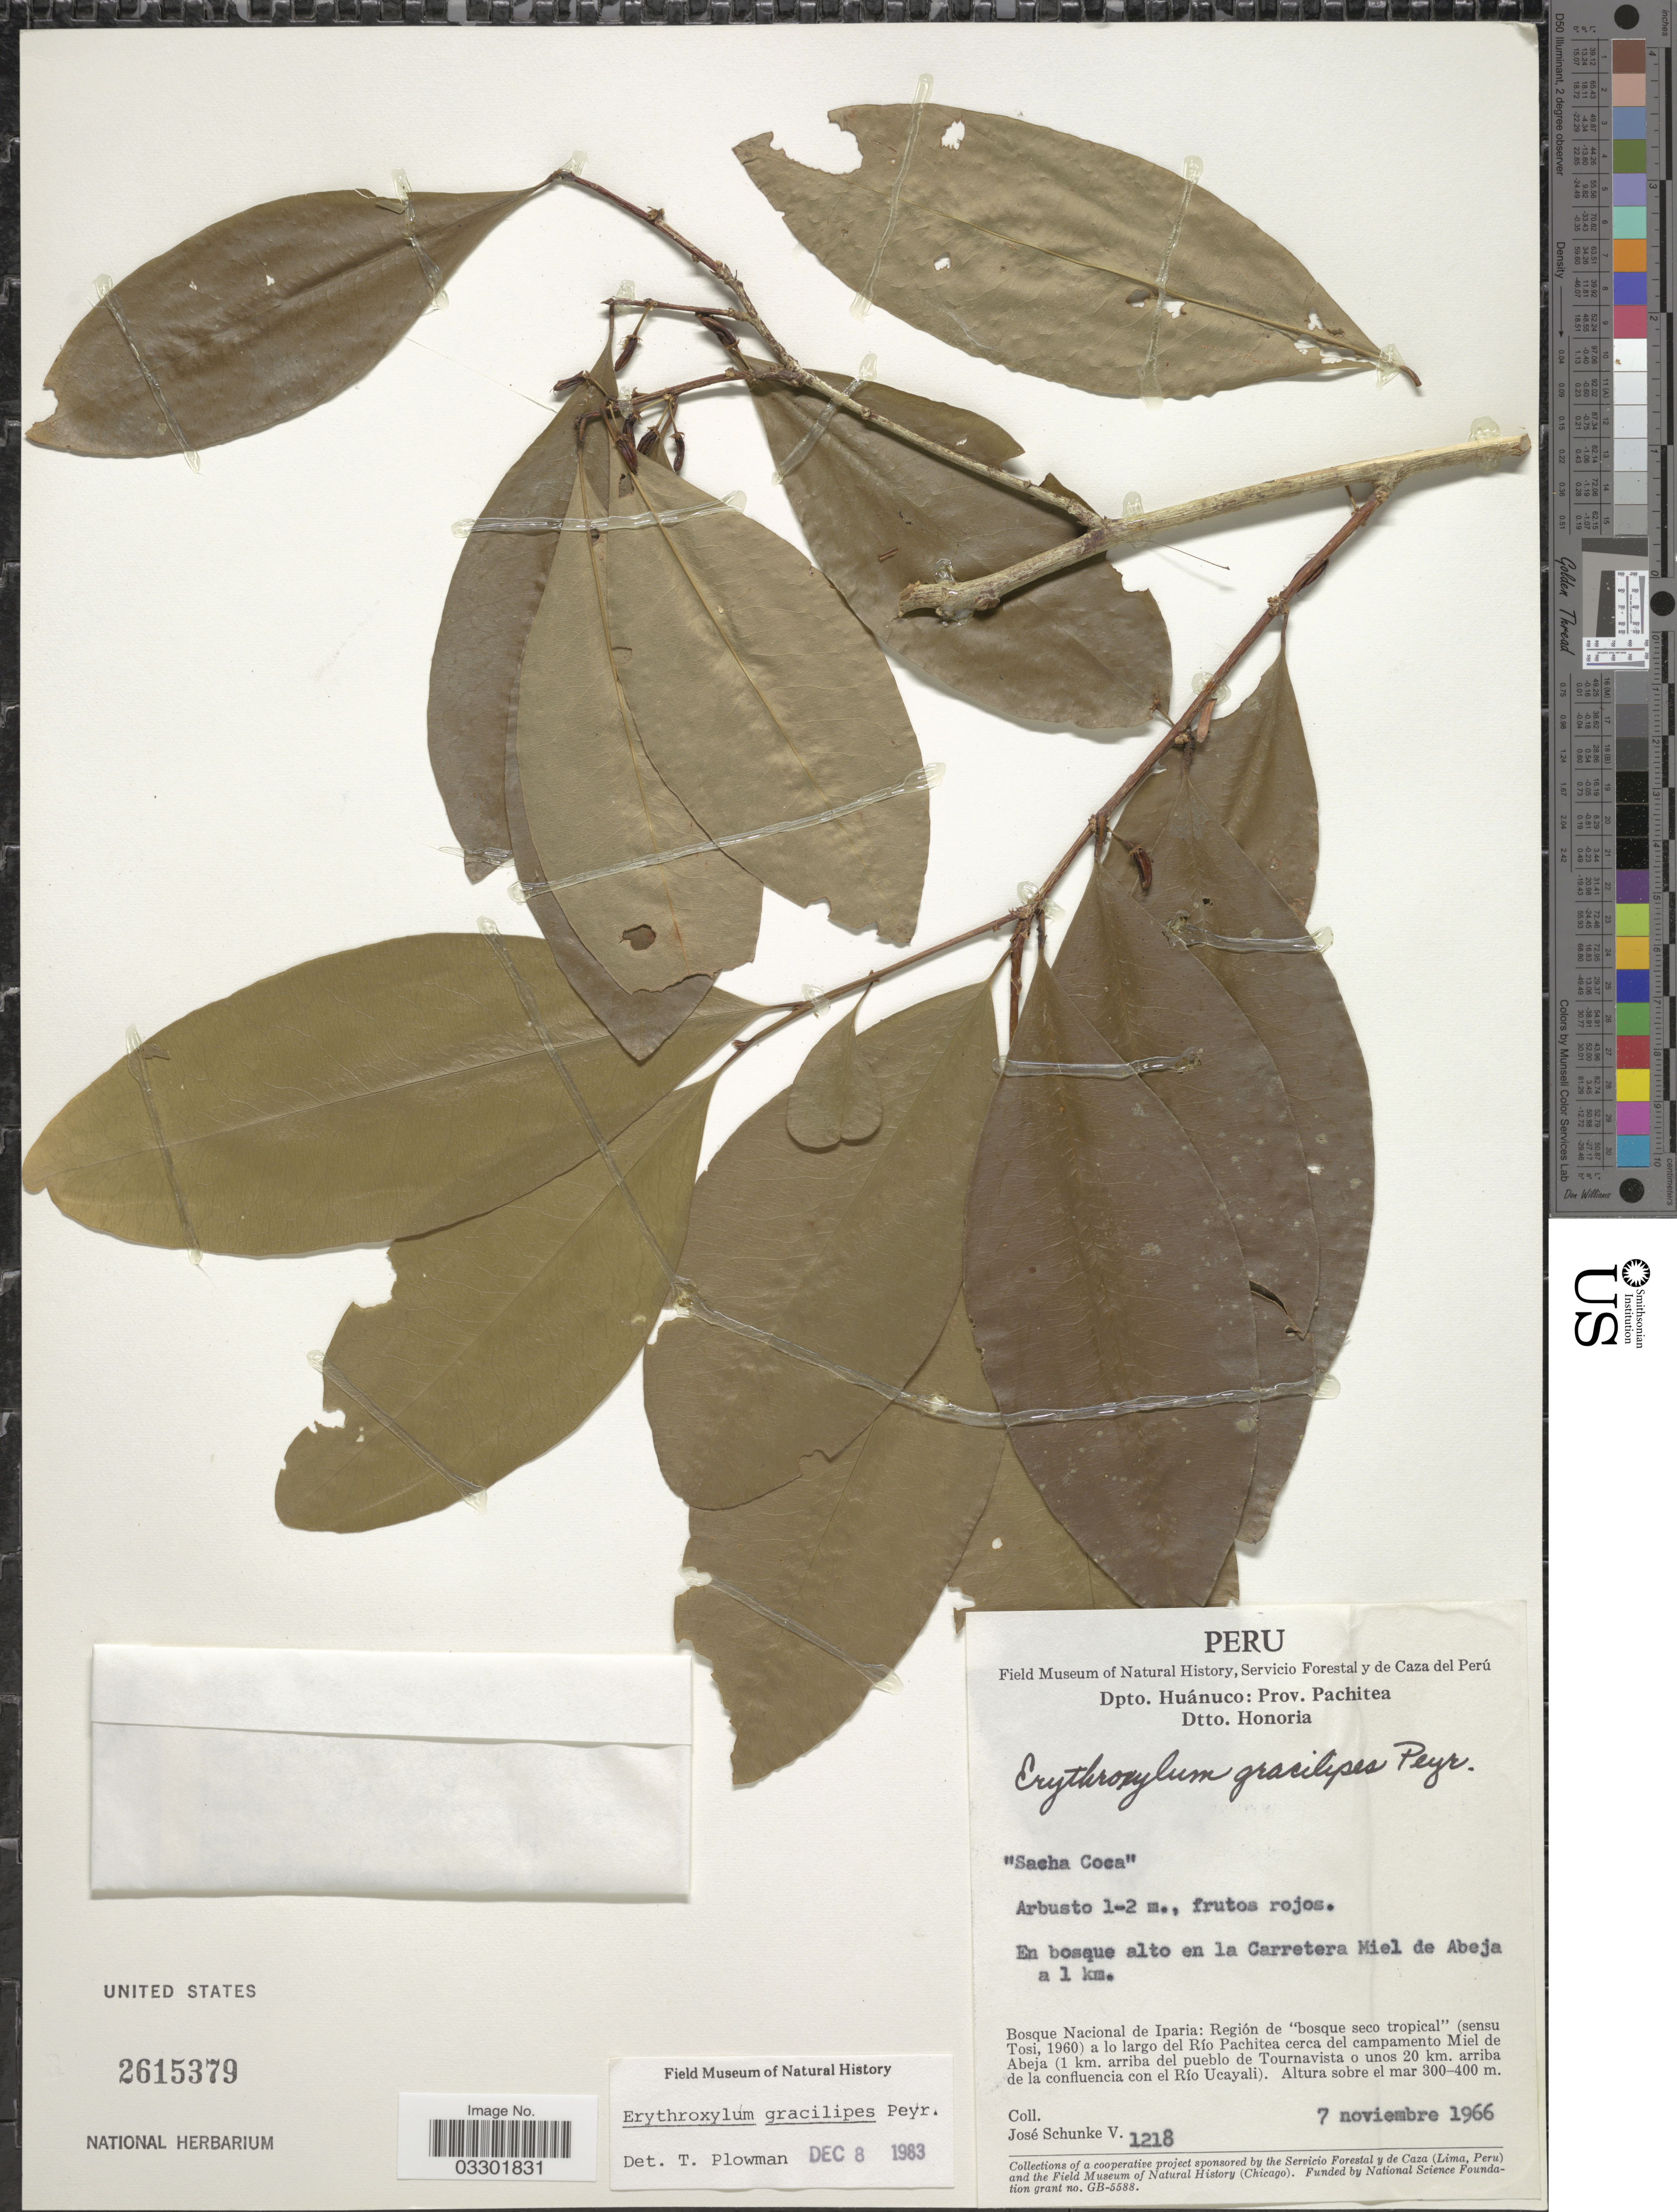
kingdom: Plantae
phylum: Tracheophyta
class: Magnoliopsida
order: Malpighiales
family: Erythroxylaceae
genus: Erythroxylum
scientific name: Erythroxylum gracilipes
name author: Peyr.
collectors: J. Schunke Vigo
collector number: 1218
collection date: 1966-11-07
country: Peru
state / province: Huánuco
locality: Dpto. Huánuco: Prov. Pachitea. Dtto. Honoria. En bosque alto en la Carretera Miel de Abeja a 1 km. Bosque Nacional de Iparia: Región de "bosque seco tropical" (sensu Tosi, 1960) a lo largo del Río Pachitea cerca del campamento Miel de Abeja (1 km. arriba del pueblo de Tournavista o unos 20 km. arriba de la confluencia con el Río Ucayali).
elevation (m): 300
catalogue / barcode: US 2615379